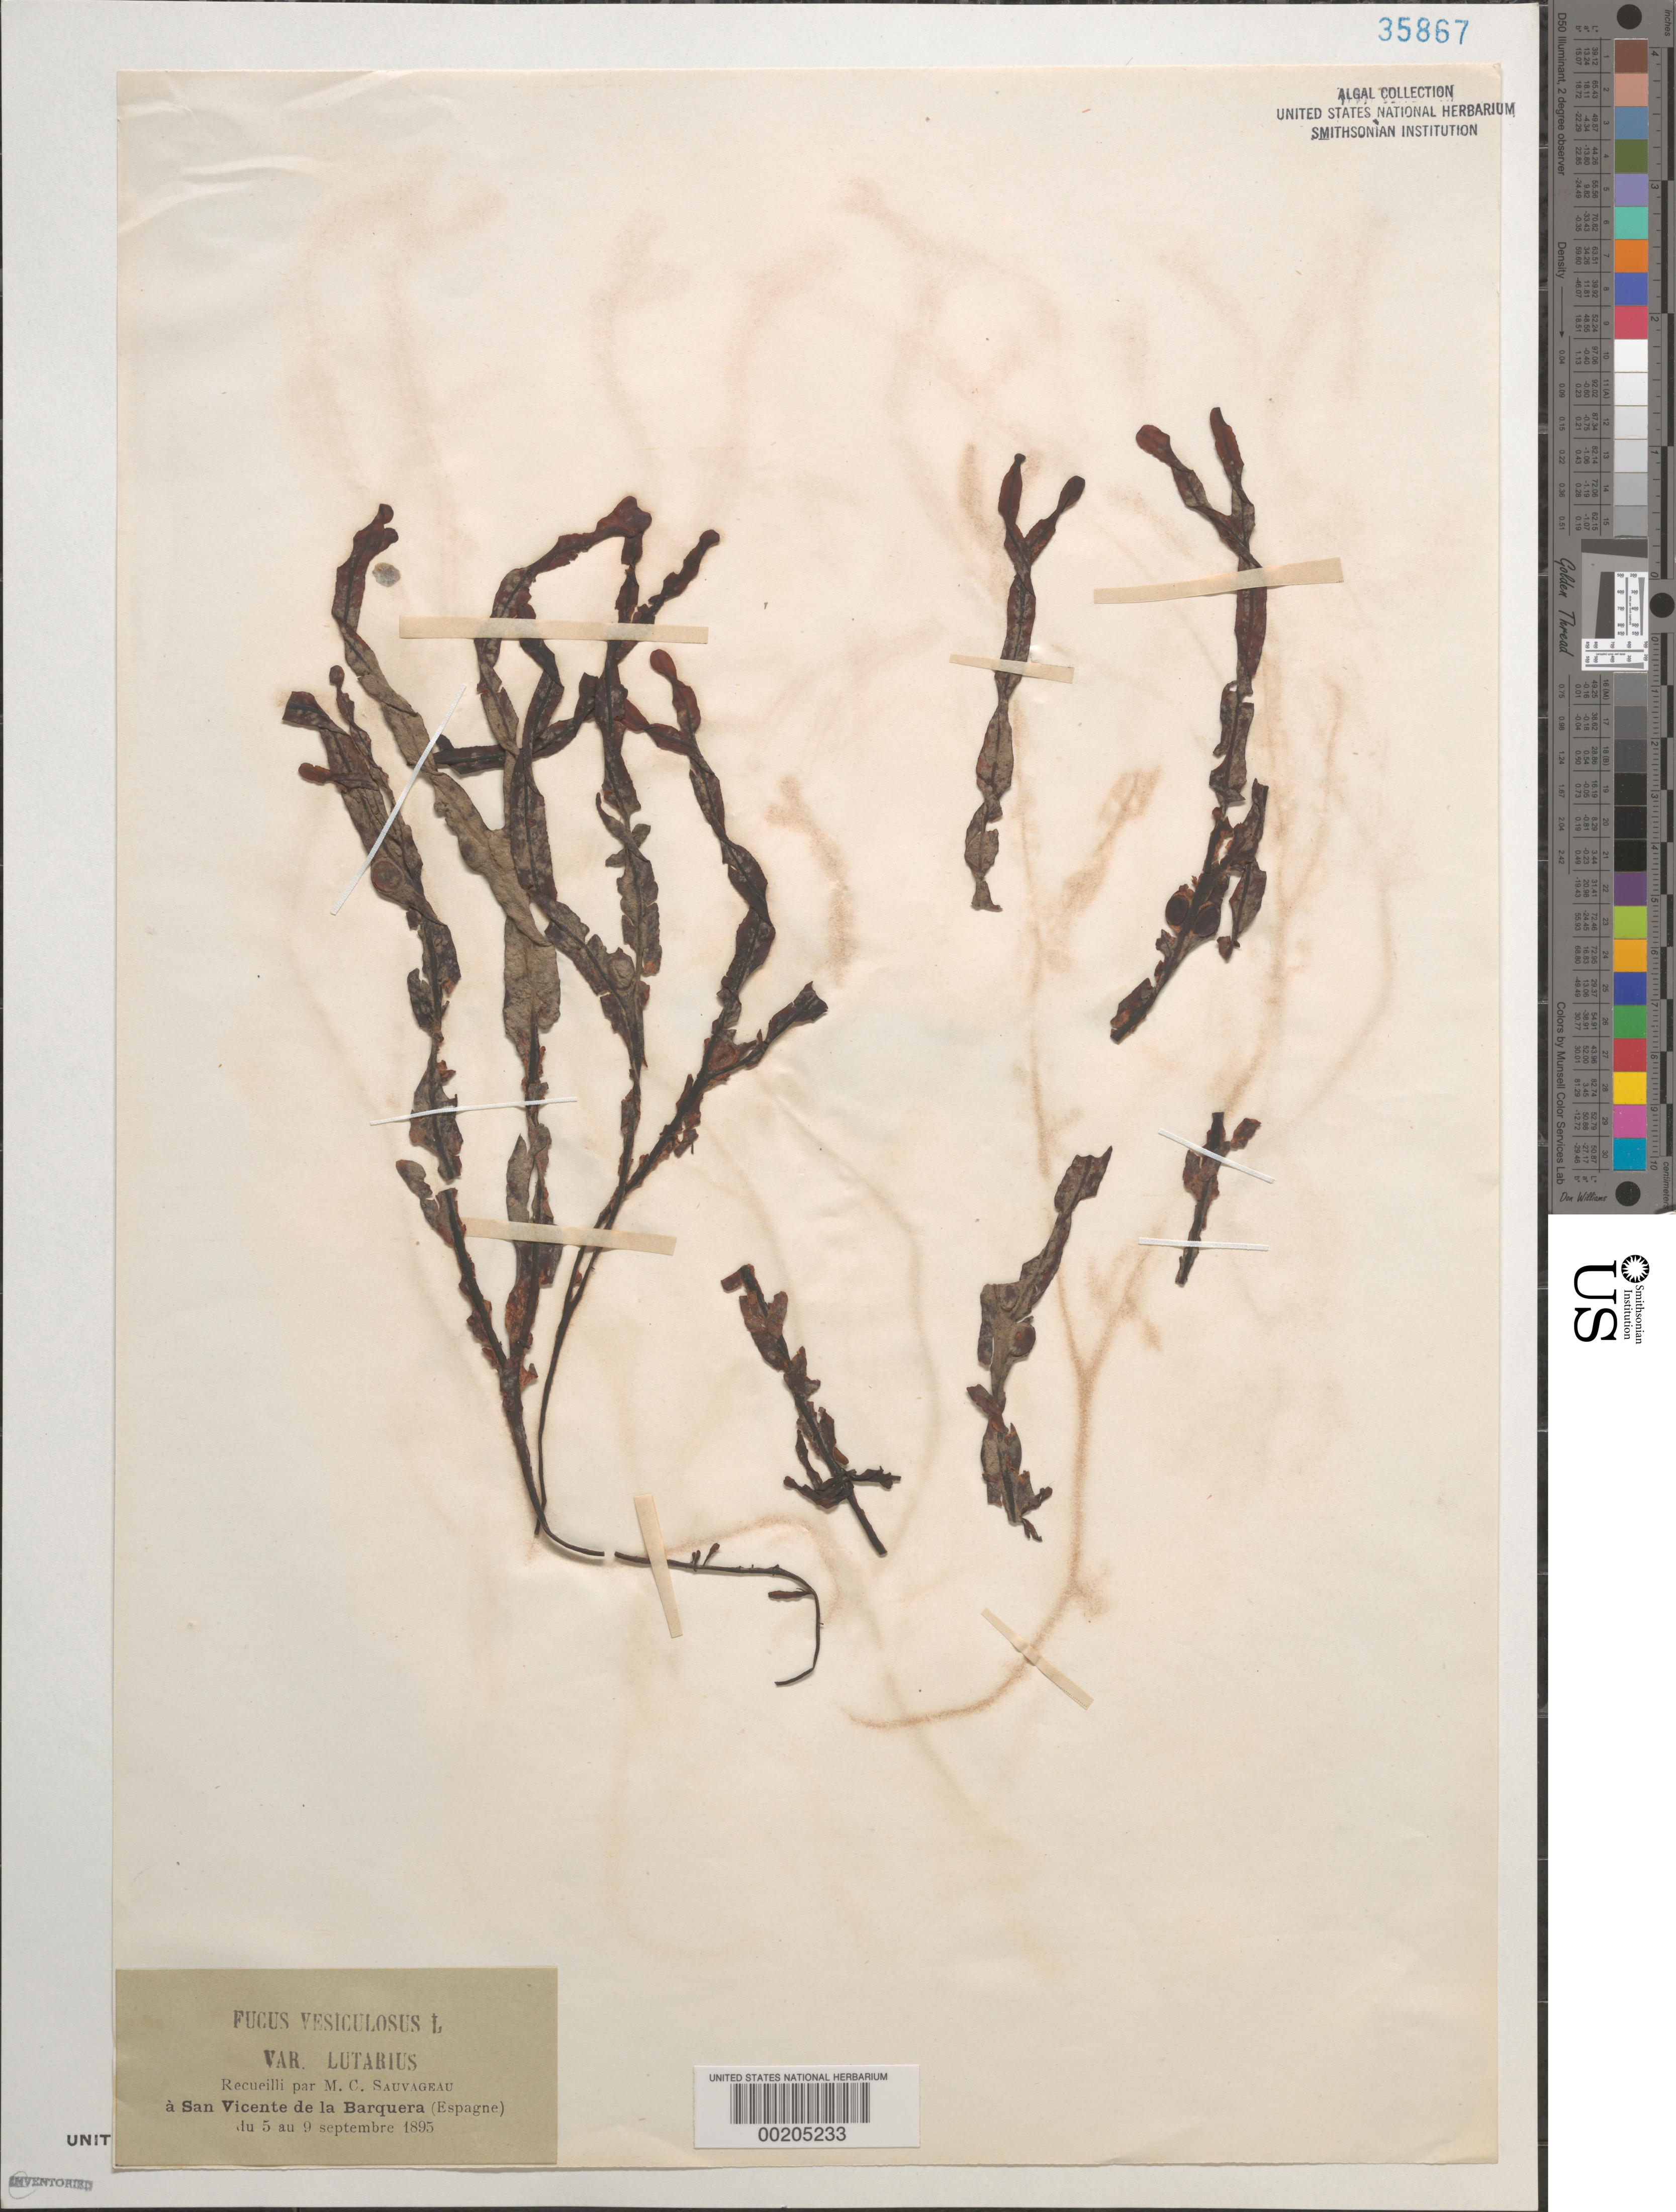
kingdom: Chromista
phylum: Ochrophyta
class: Phaeophyceae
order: Fucales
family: Fucaceae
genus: Fucus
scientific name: Fucus vesiculosus var. lutarius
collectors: C. F. Sauvageau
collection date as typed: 05 Sep 1895 TO 09 Sep 1895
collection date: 1895-09-05/1895-09-09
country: Spain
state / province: Cantabria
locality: San vicente de la barquera. Santander.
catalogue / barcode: US 35867